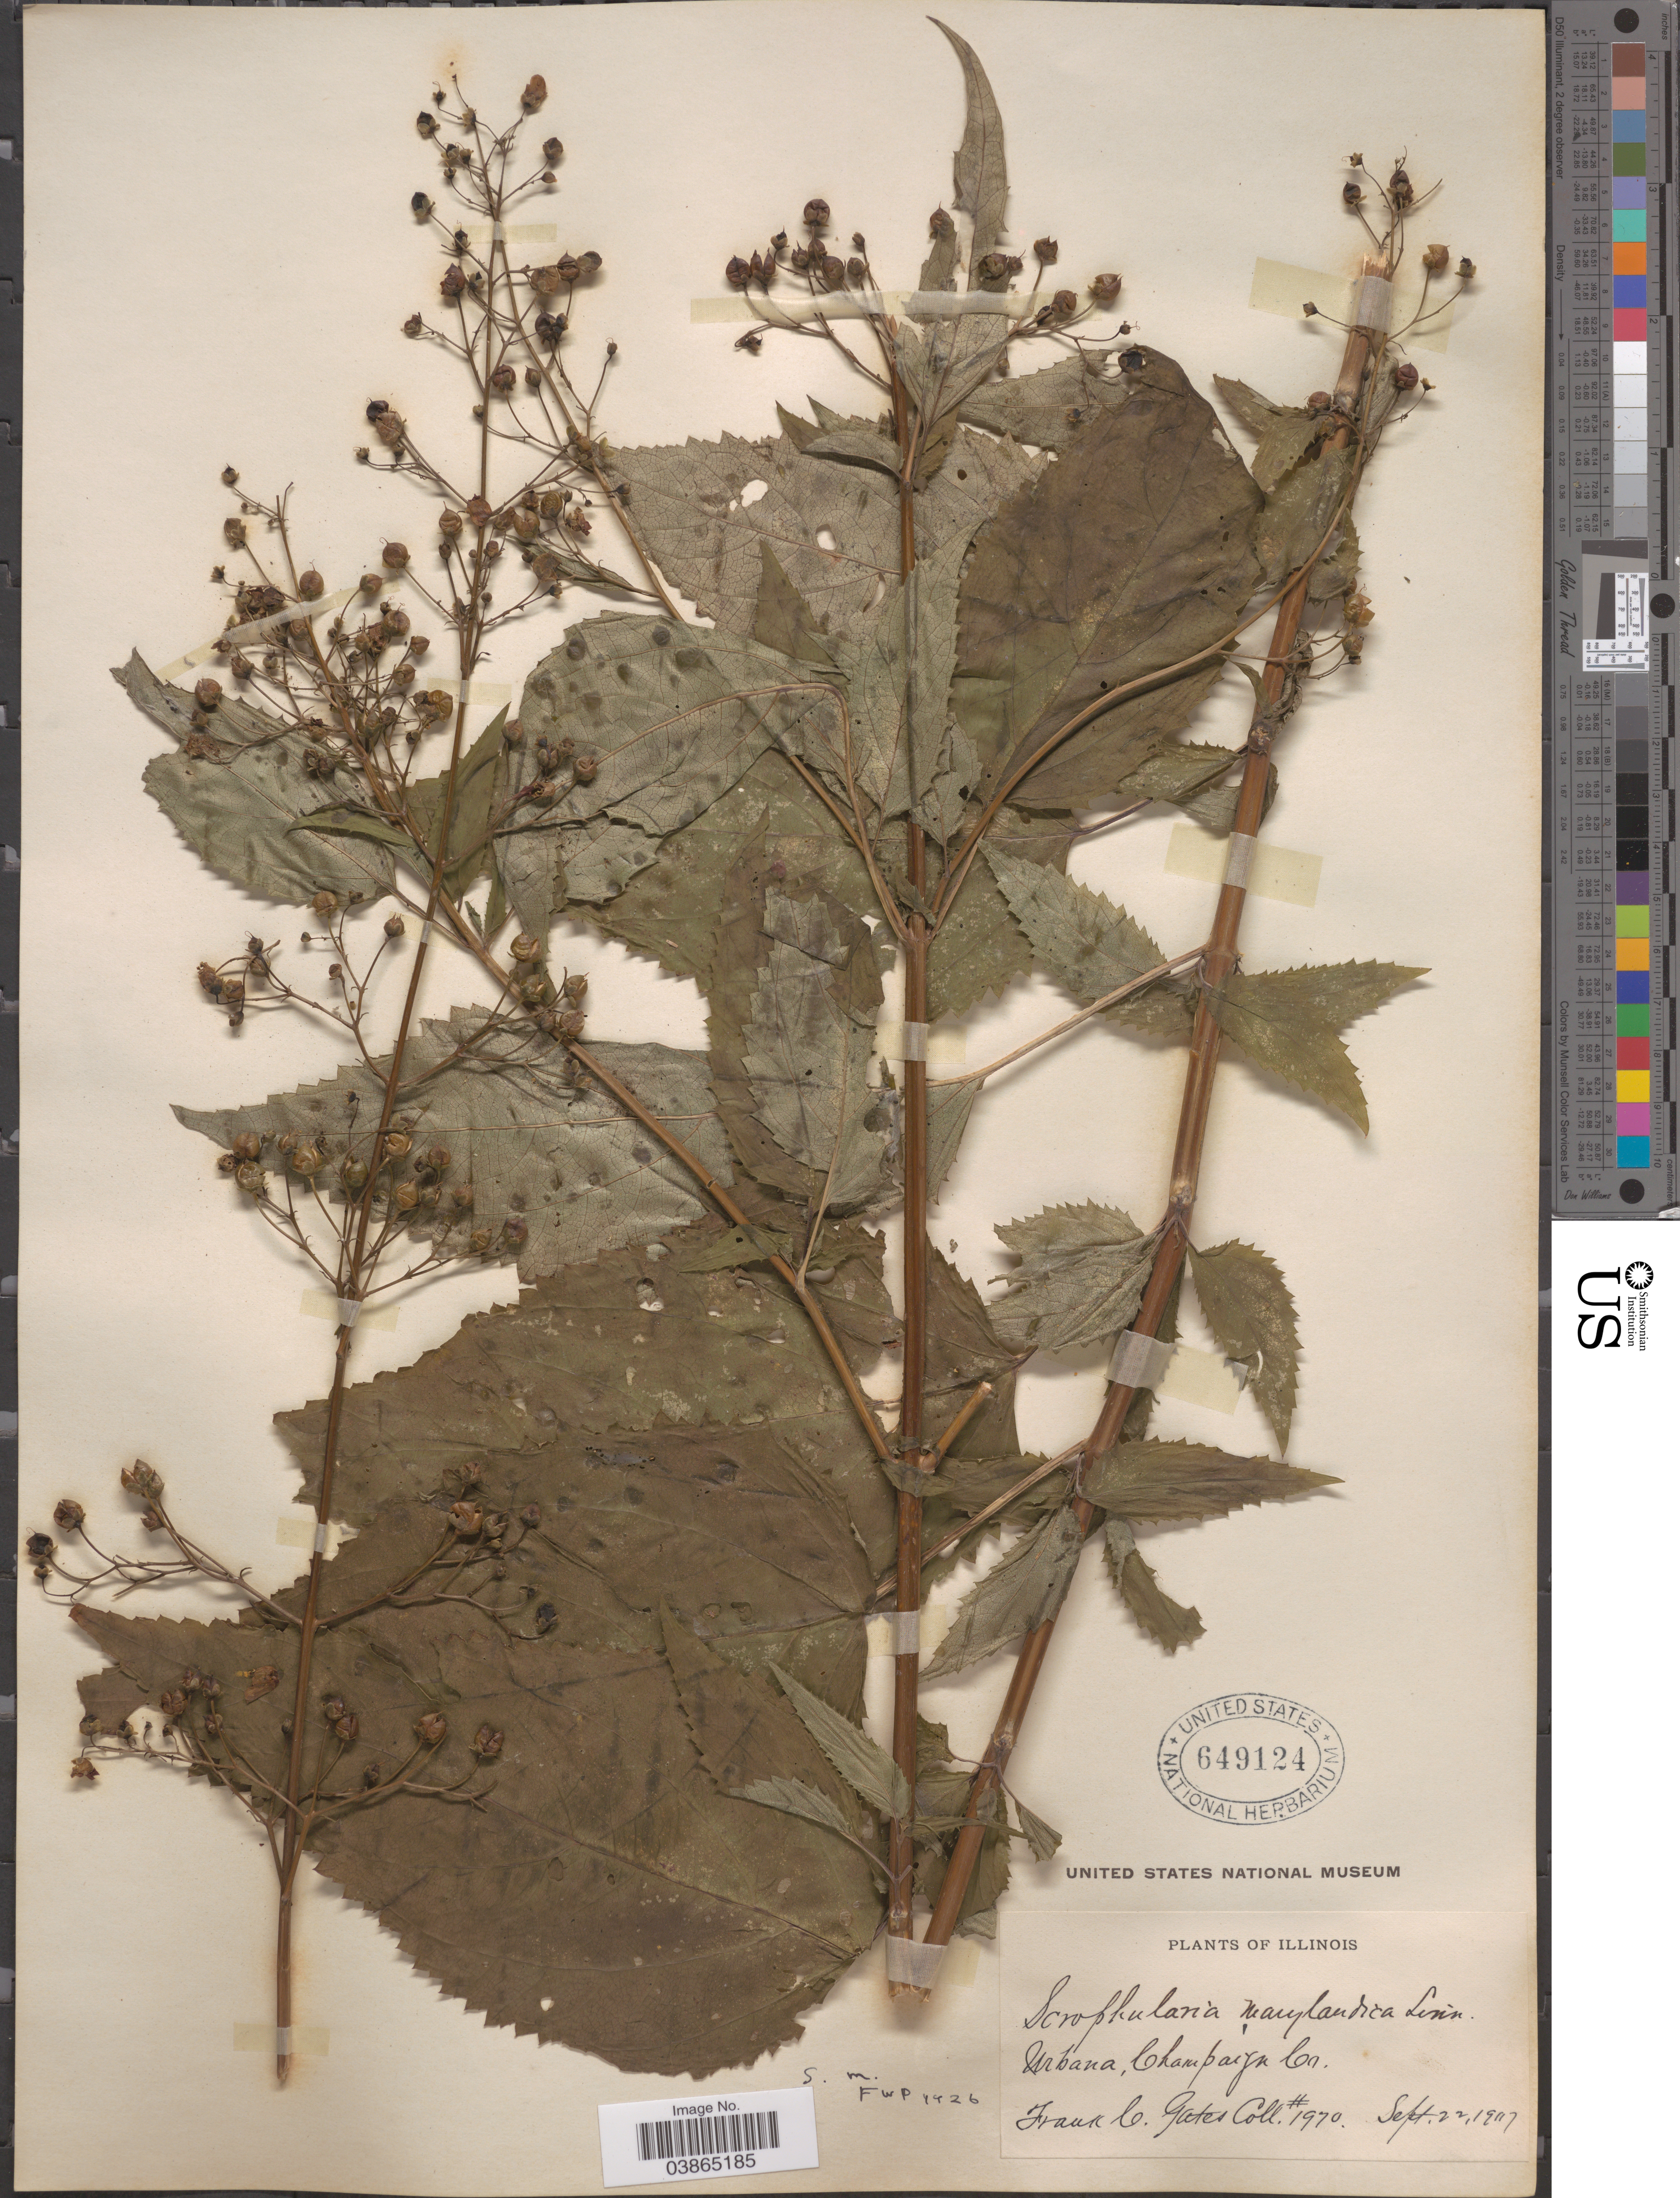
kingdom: Plantae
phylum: Tracheophyta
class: Magnoliopsida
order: Lamiales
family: Scrophulariaceae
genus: Scrophularia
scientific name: Scrophularia marylandica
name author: Georgi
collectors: F. C. Gates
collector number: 1970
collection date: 1907-09-22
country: United States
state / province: Illinois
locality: Urbana, Champaign Co.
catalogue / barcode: US 649124